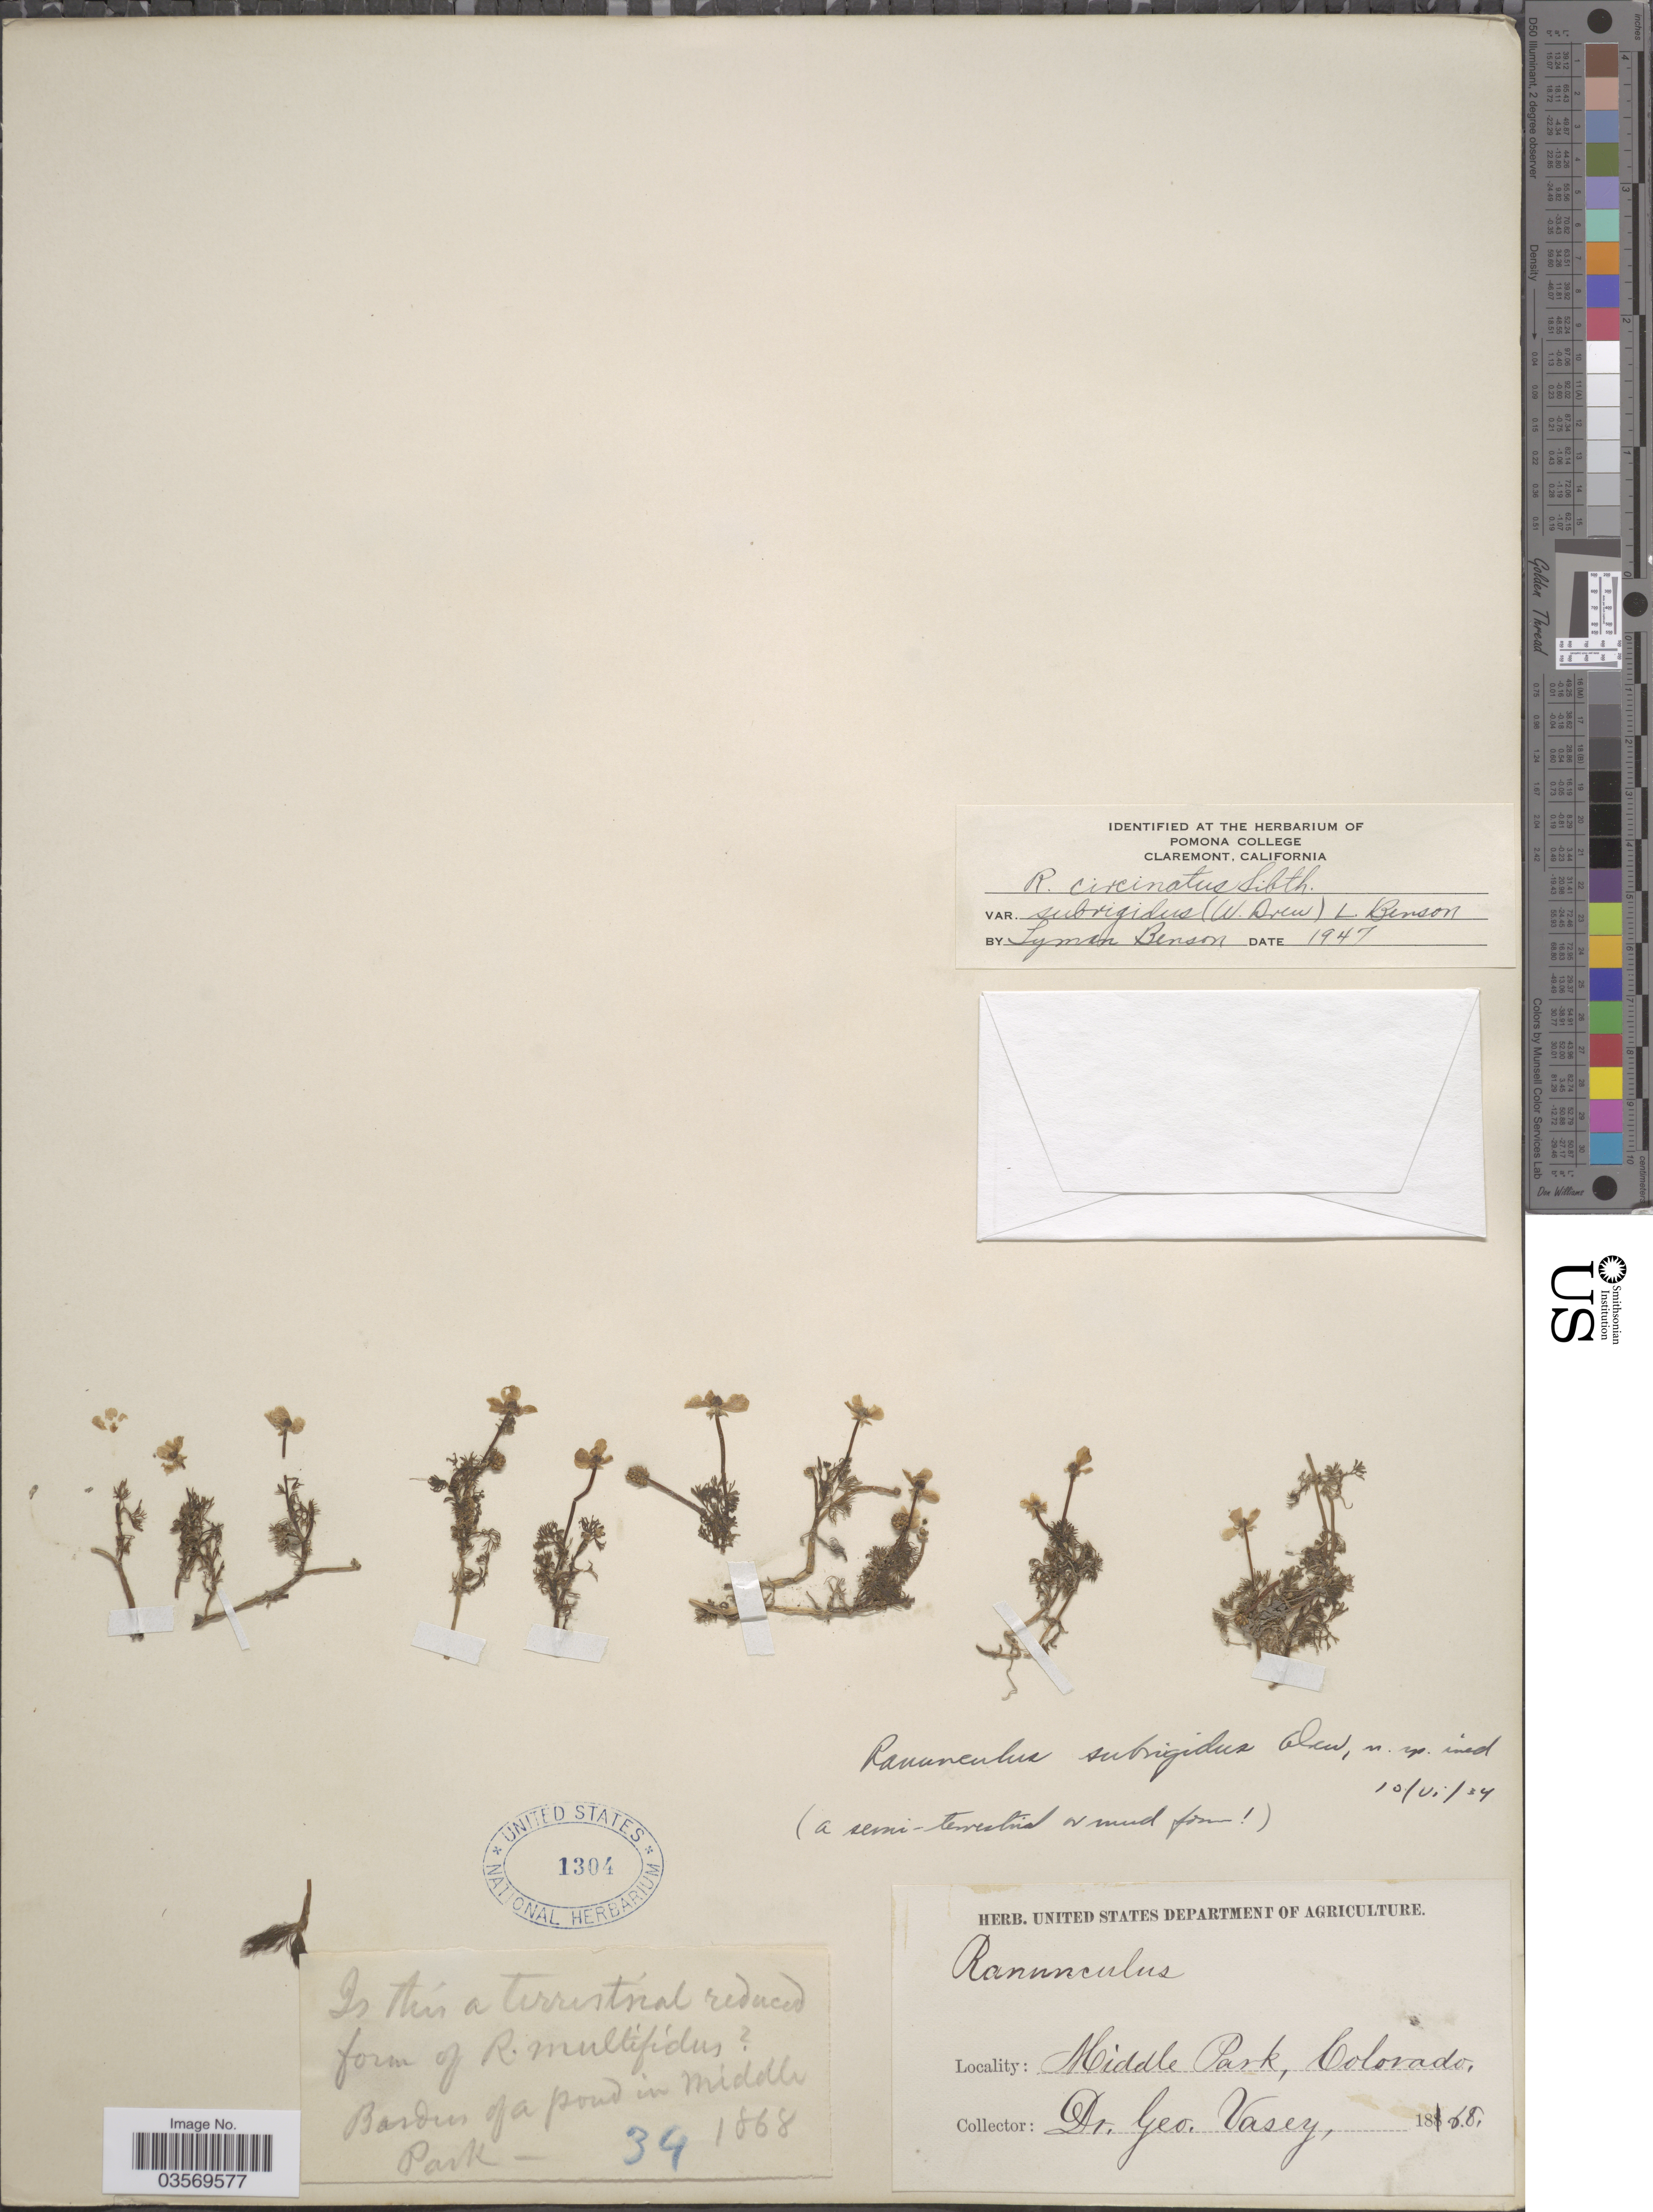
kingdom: Plantae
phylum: Tracheophyta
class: Magnoliopsida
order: Ranunculales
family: Ranunculaceae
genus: Ranunculus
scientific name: Ranunculus subrigidus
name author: W.B. Drew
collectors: G. Vasey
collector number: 34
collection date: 1868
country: United States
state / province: Colorado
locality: Borders of a pond in Middle Park.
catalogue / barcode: US 1304